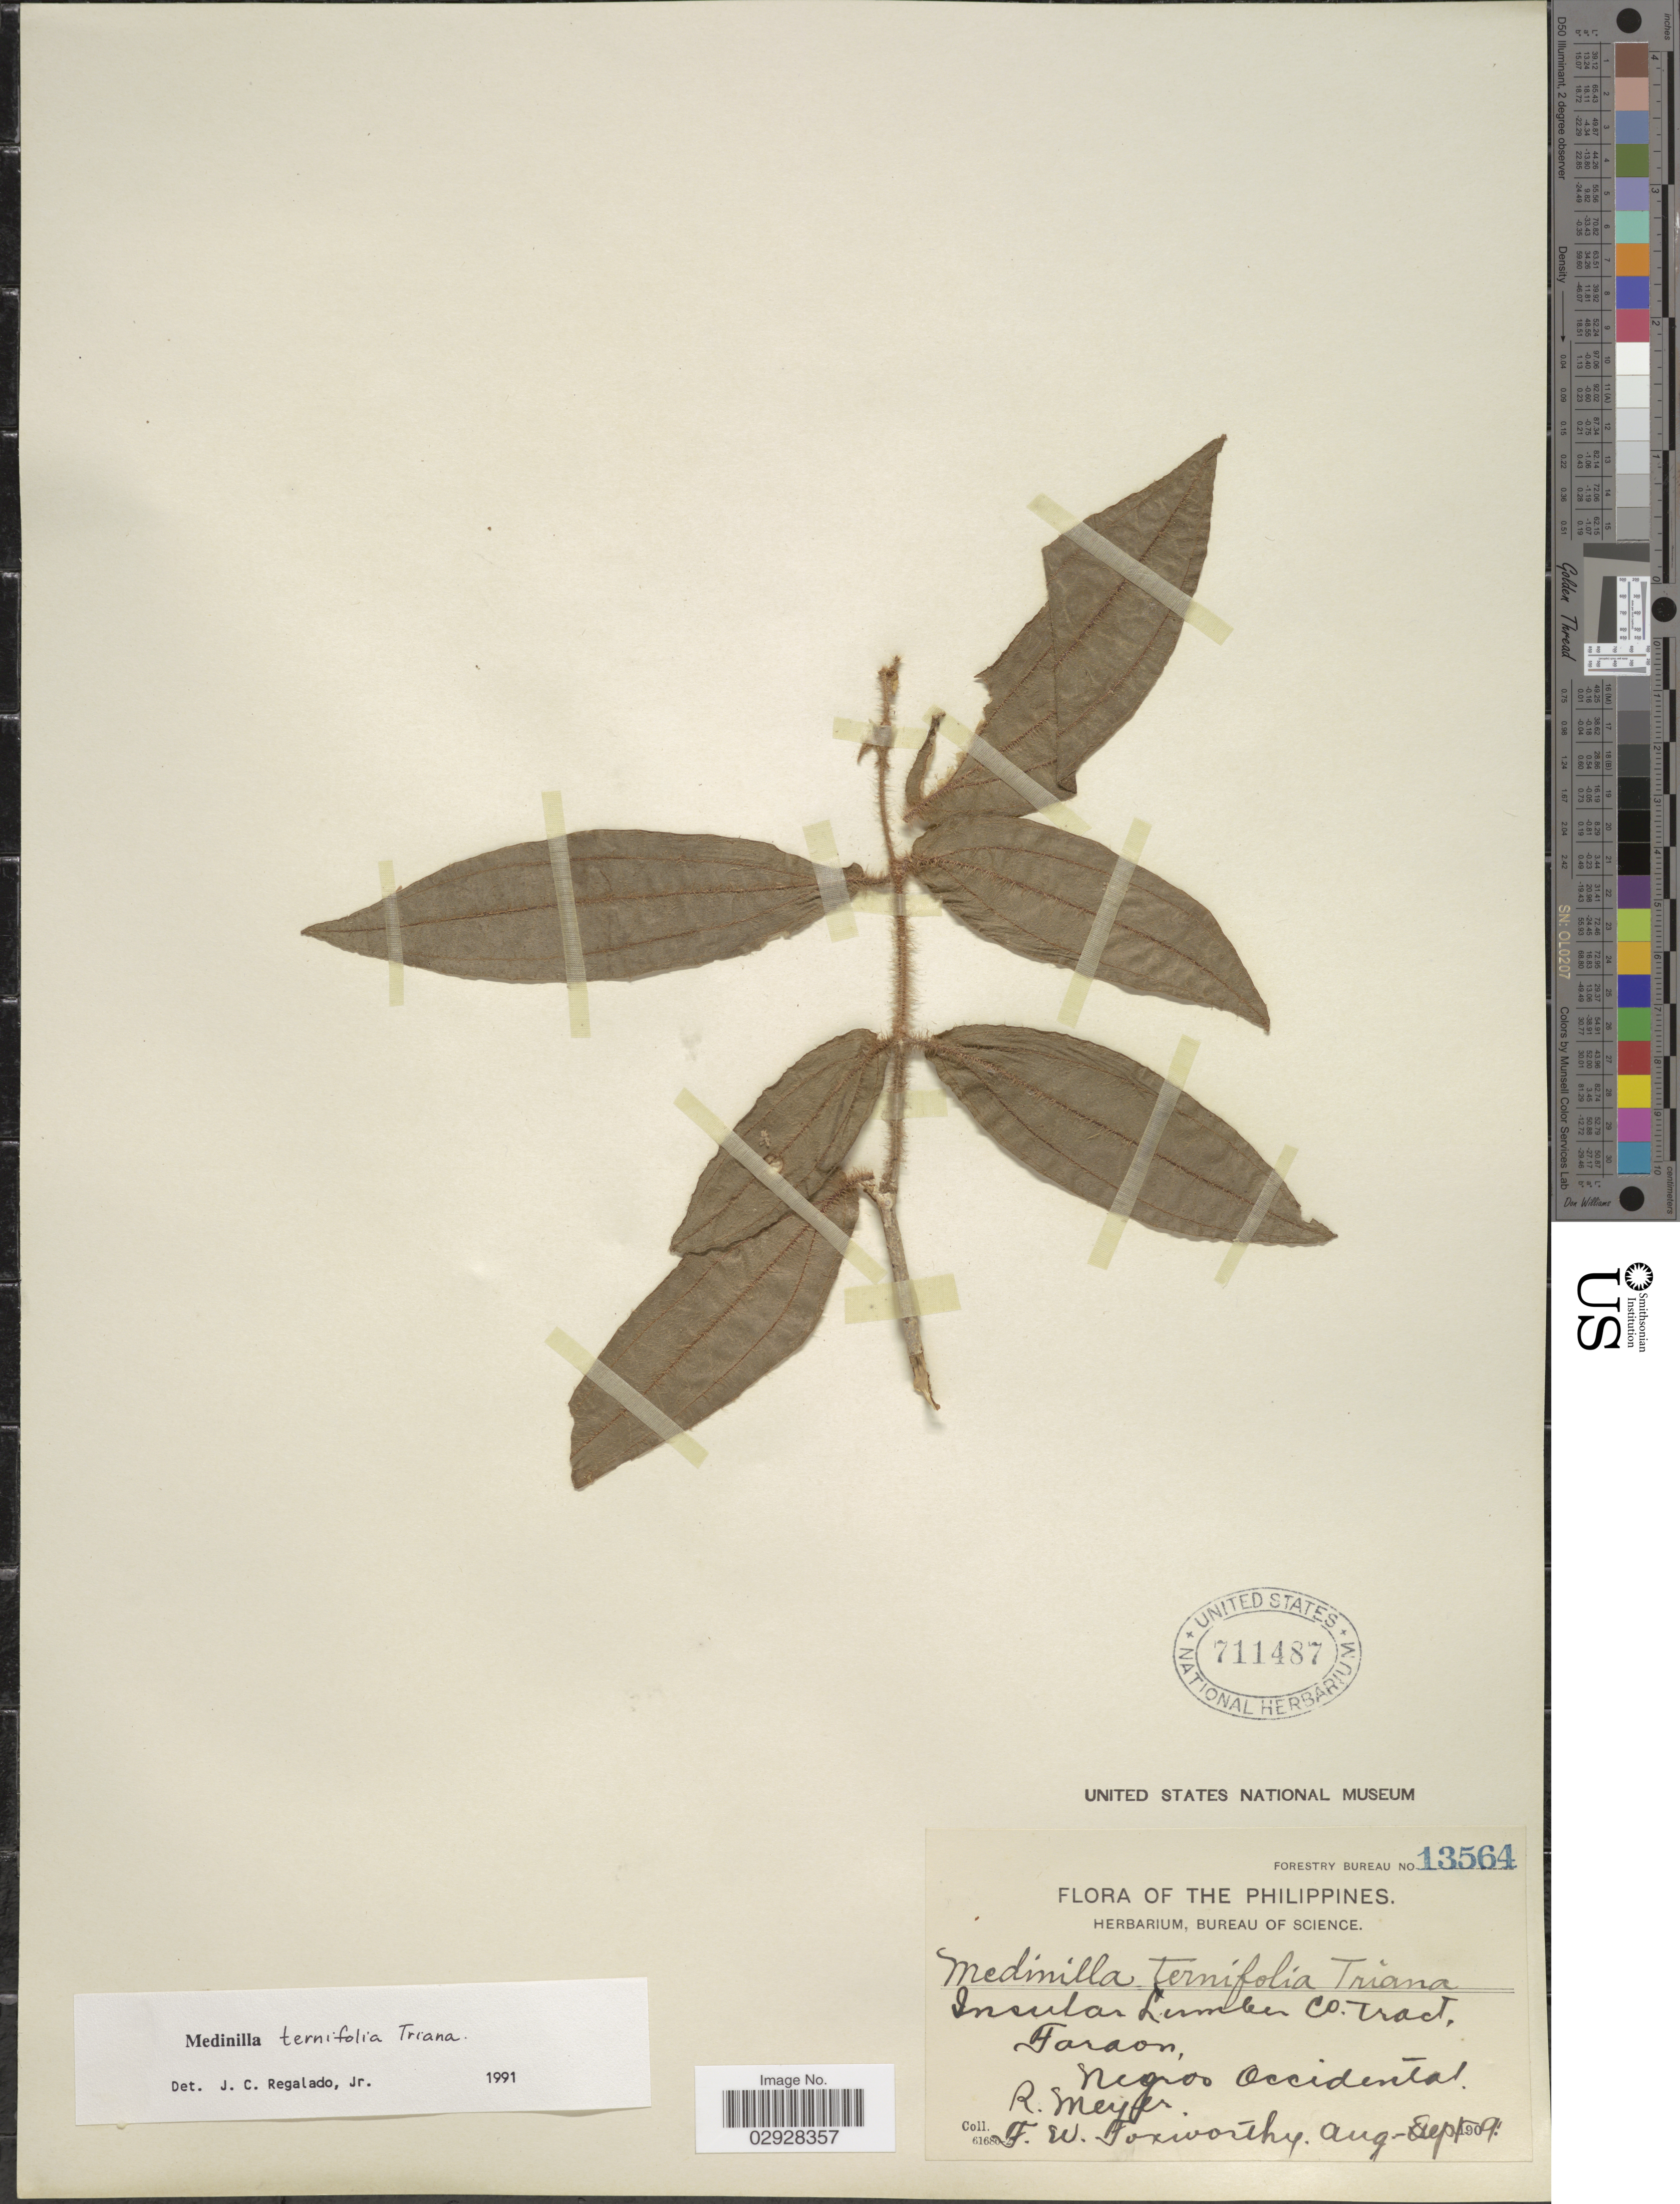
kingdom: Plantae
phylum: Tracheophyta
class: Magnoliopsida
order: Myrtales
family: Melastomataceae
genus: Medinilla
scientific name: Medinilla ternifolia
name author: Triana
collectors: F. W. Foxworthy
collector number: Forestry Bureau 13564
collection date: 1909-08/1909-09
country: Philippines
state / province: Western Visayas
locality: Insular Lumber Co. Tract, Faraon, Negros Occidental.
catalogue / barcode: US 711487